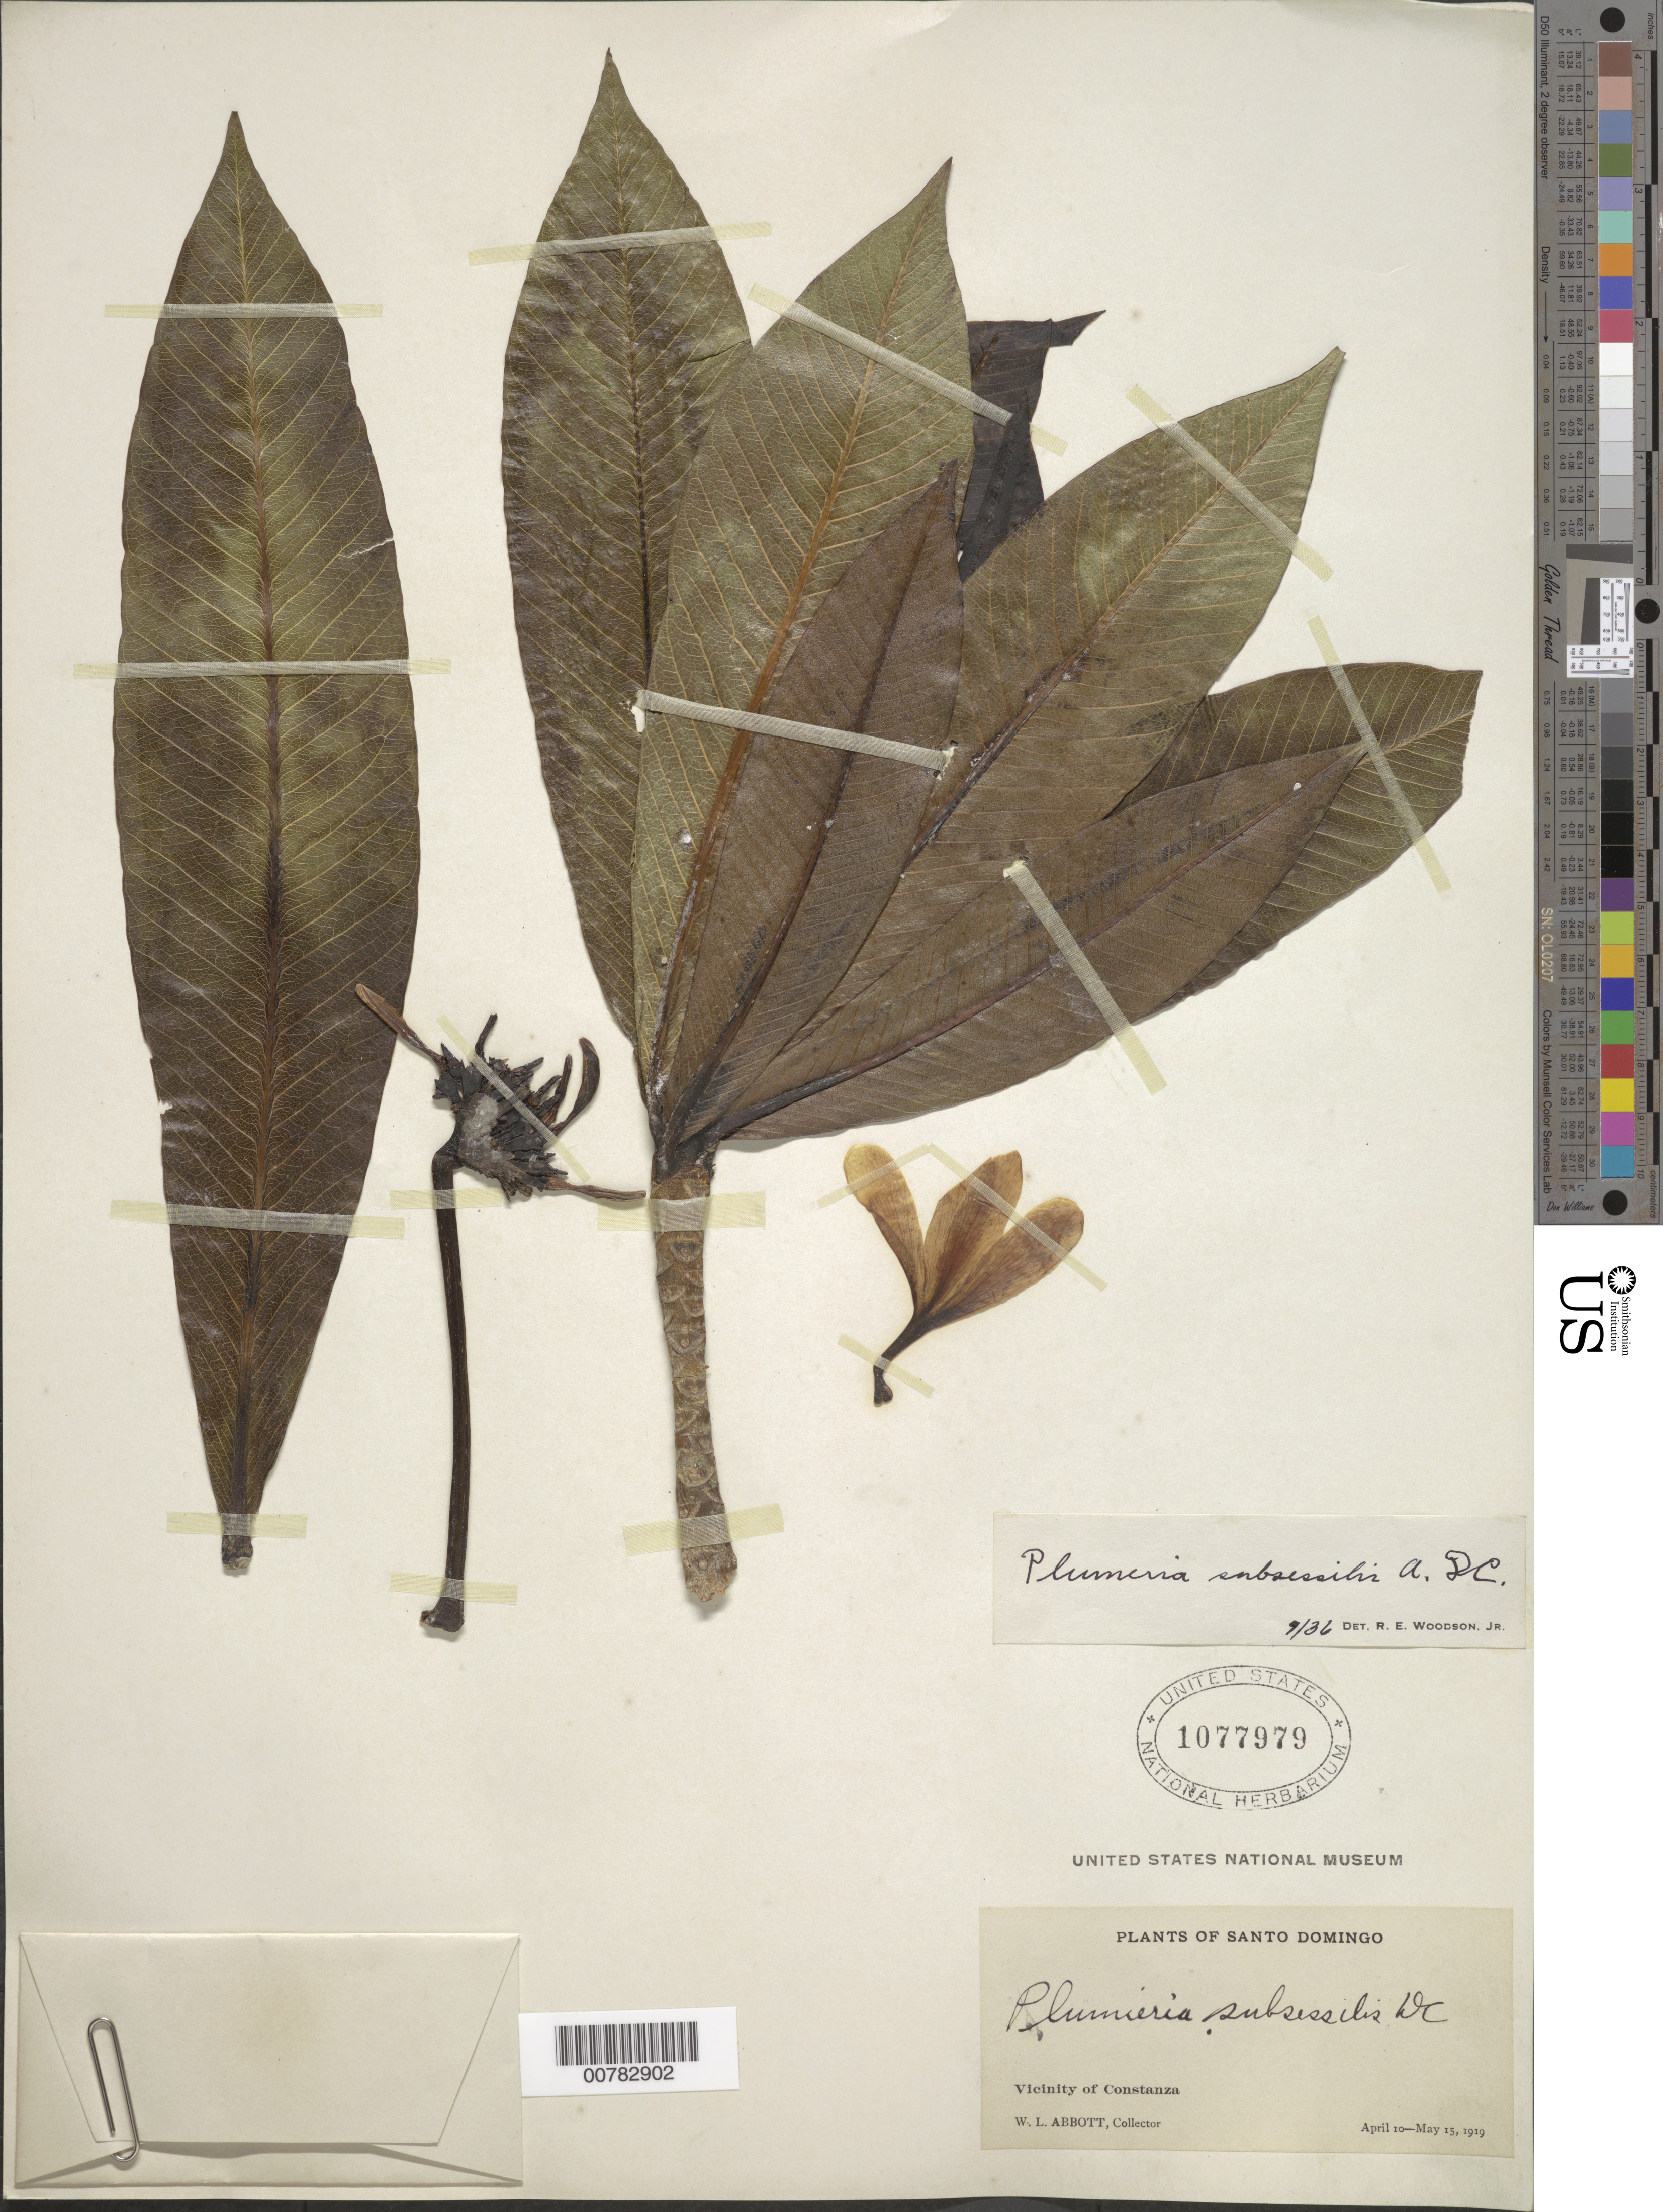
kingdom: Plantae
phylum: Tracheophyta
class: Magnoliopsida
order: Gentianales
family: Apocynaceae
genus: Plumeria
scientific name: Plumeria subsessilis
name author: A. DC.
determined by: Woodson, R. E., Jr.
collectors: W. L. Abbott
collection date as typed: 10 Apr 1919 to 15 May 1919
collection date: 1919-04-10/1919-05-15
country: Dominican Republic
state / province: La Vega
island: Hispaniola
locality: Vicinity of Constanza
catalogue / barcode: US 1077979